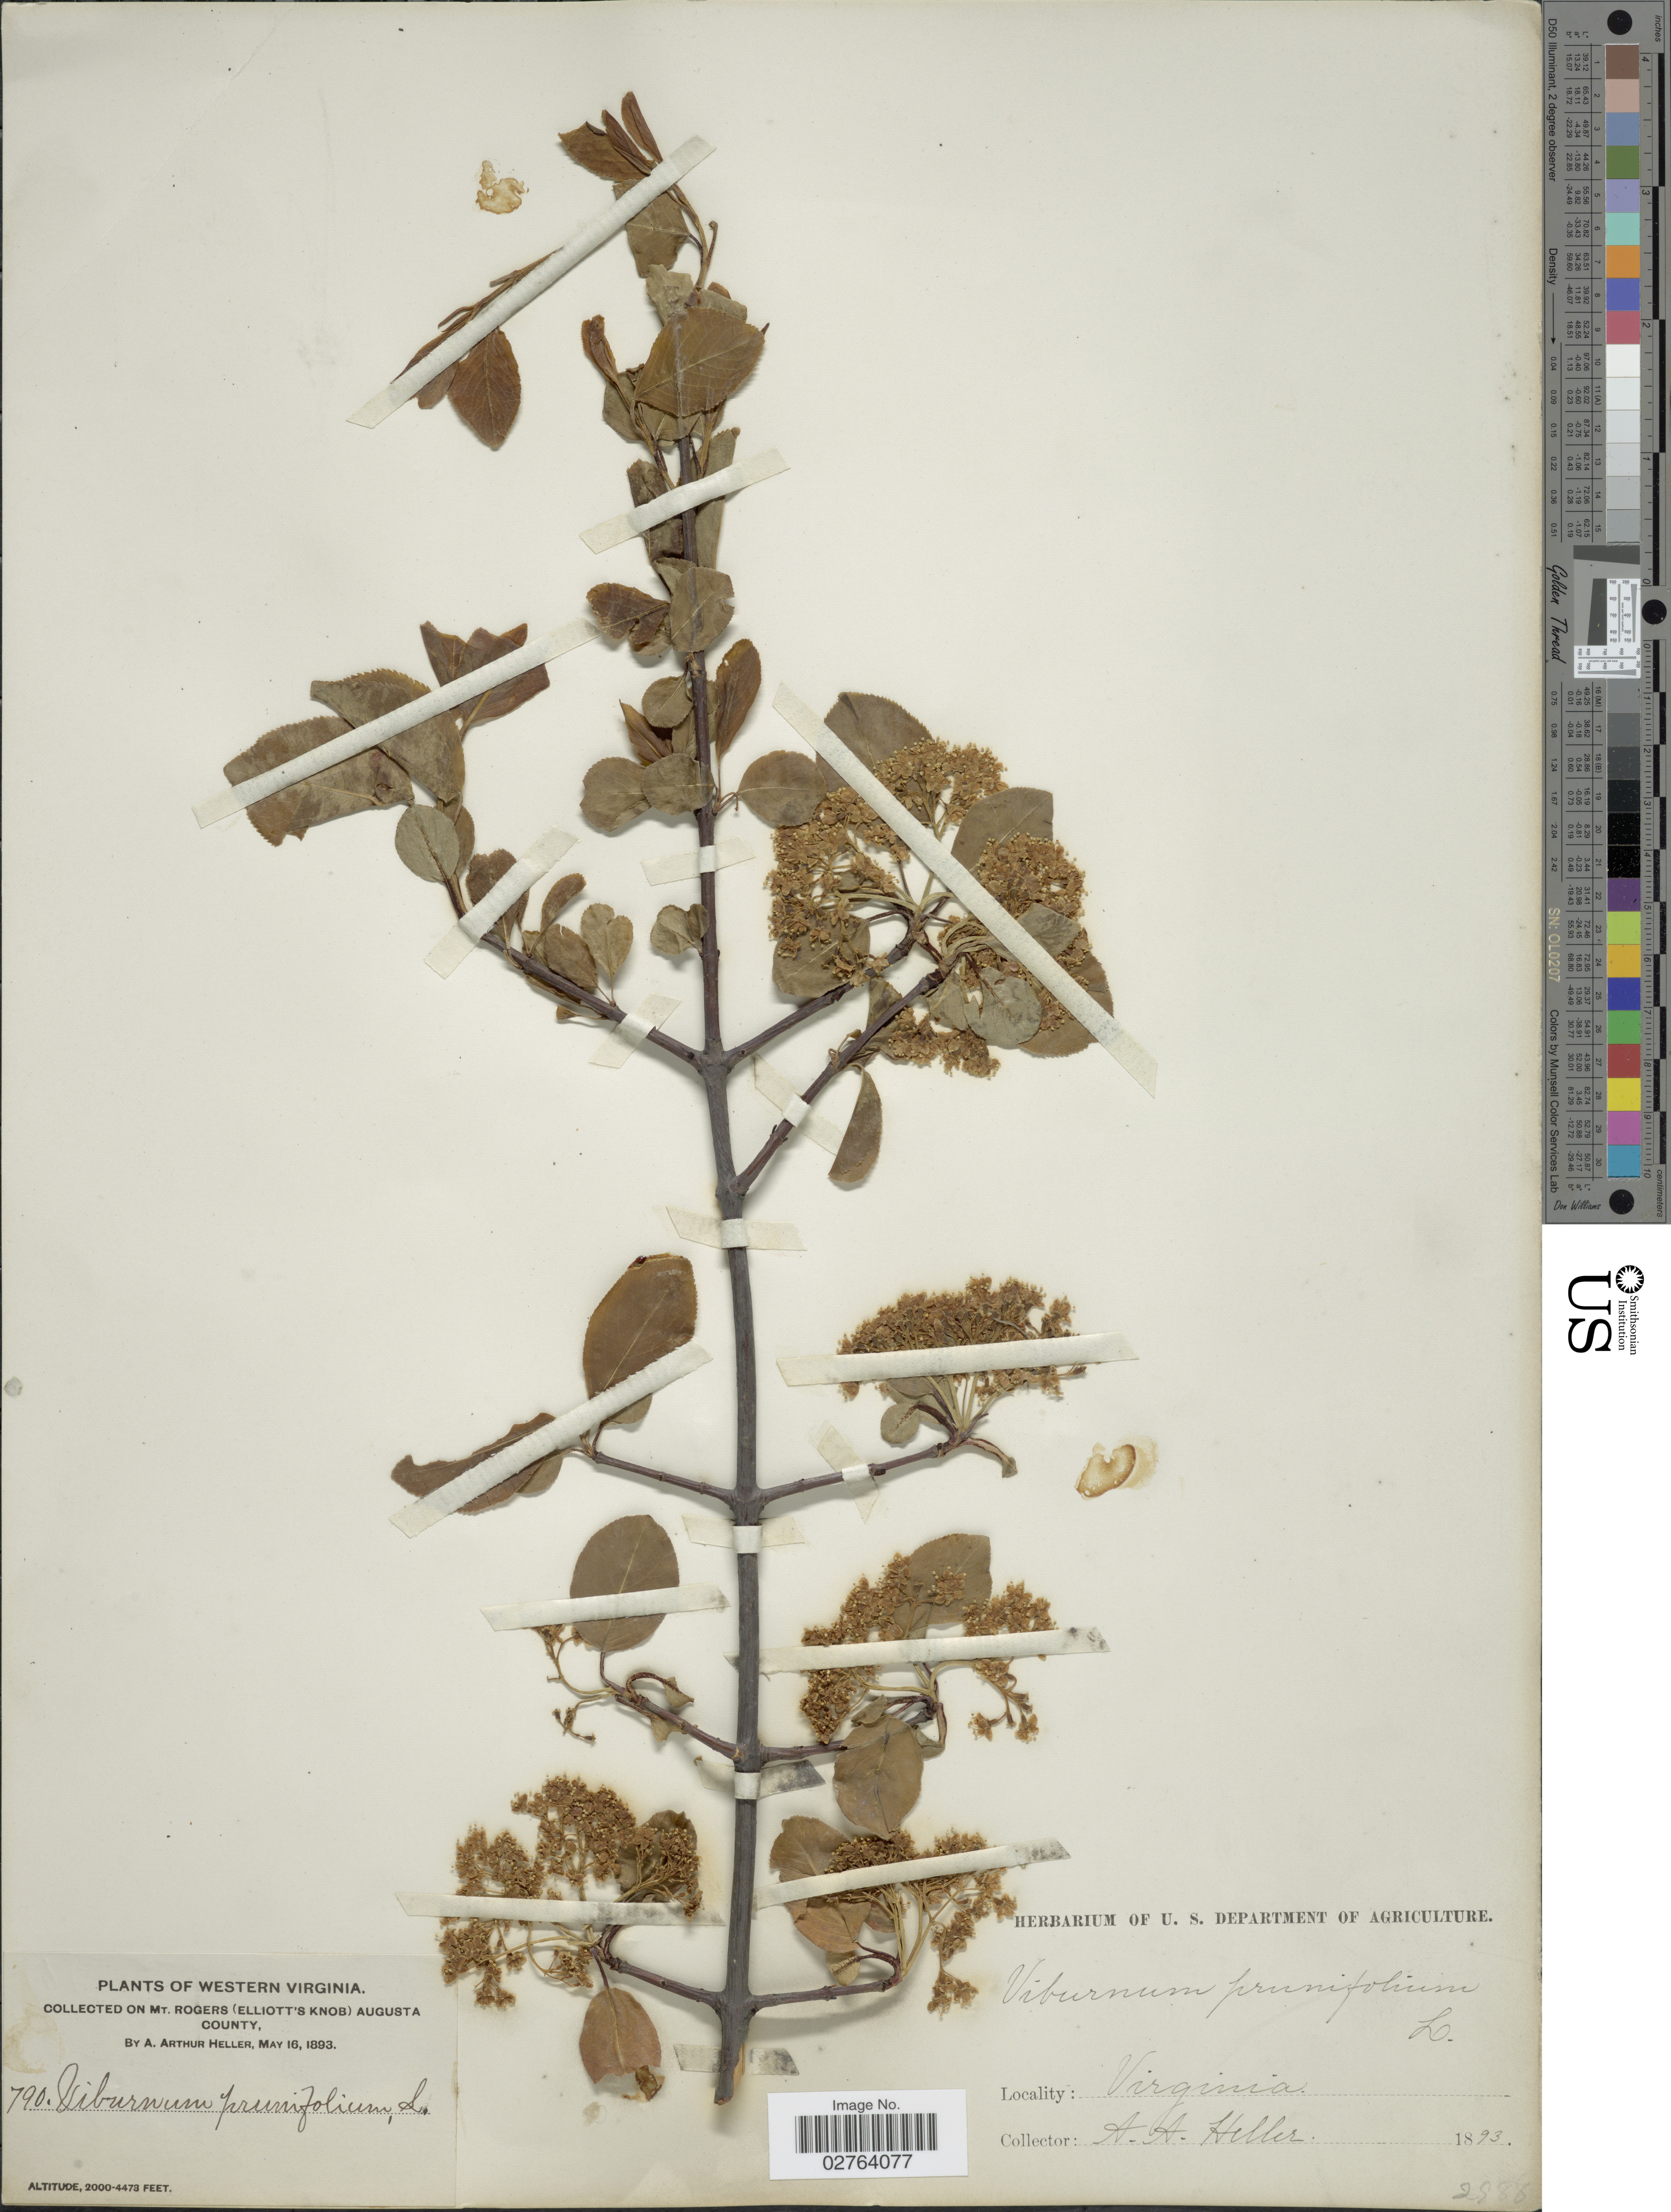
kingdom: Plantae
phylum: Tracheophyta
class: Magnoliopsida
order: Dipsacales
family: Viburnaceae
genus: Viburnum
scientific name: Viburnum prunifolium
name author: L.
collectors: A. A. Heller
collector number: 790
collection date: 1893-05-16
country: United States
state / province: Virginia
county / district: Augusta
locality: Western Virginia. Mt. Rogers (Elliot's Knob) Augusta County.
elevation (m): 610